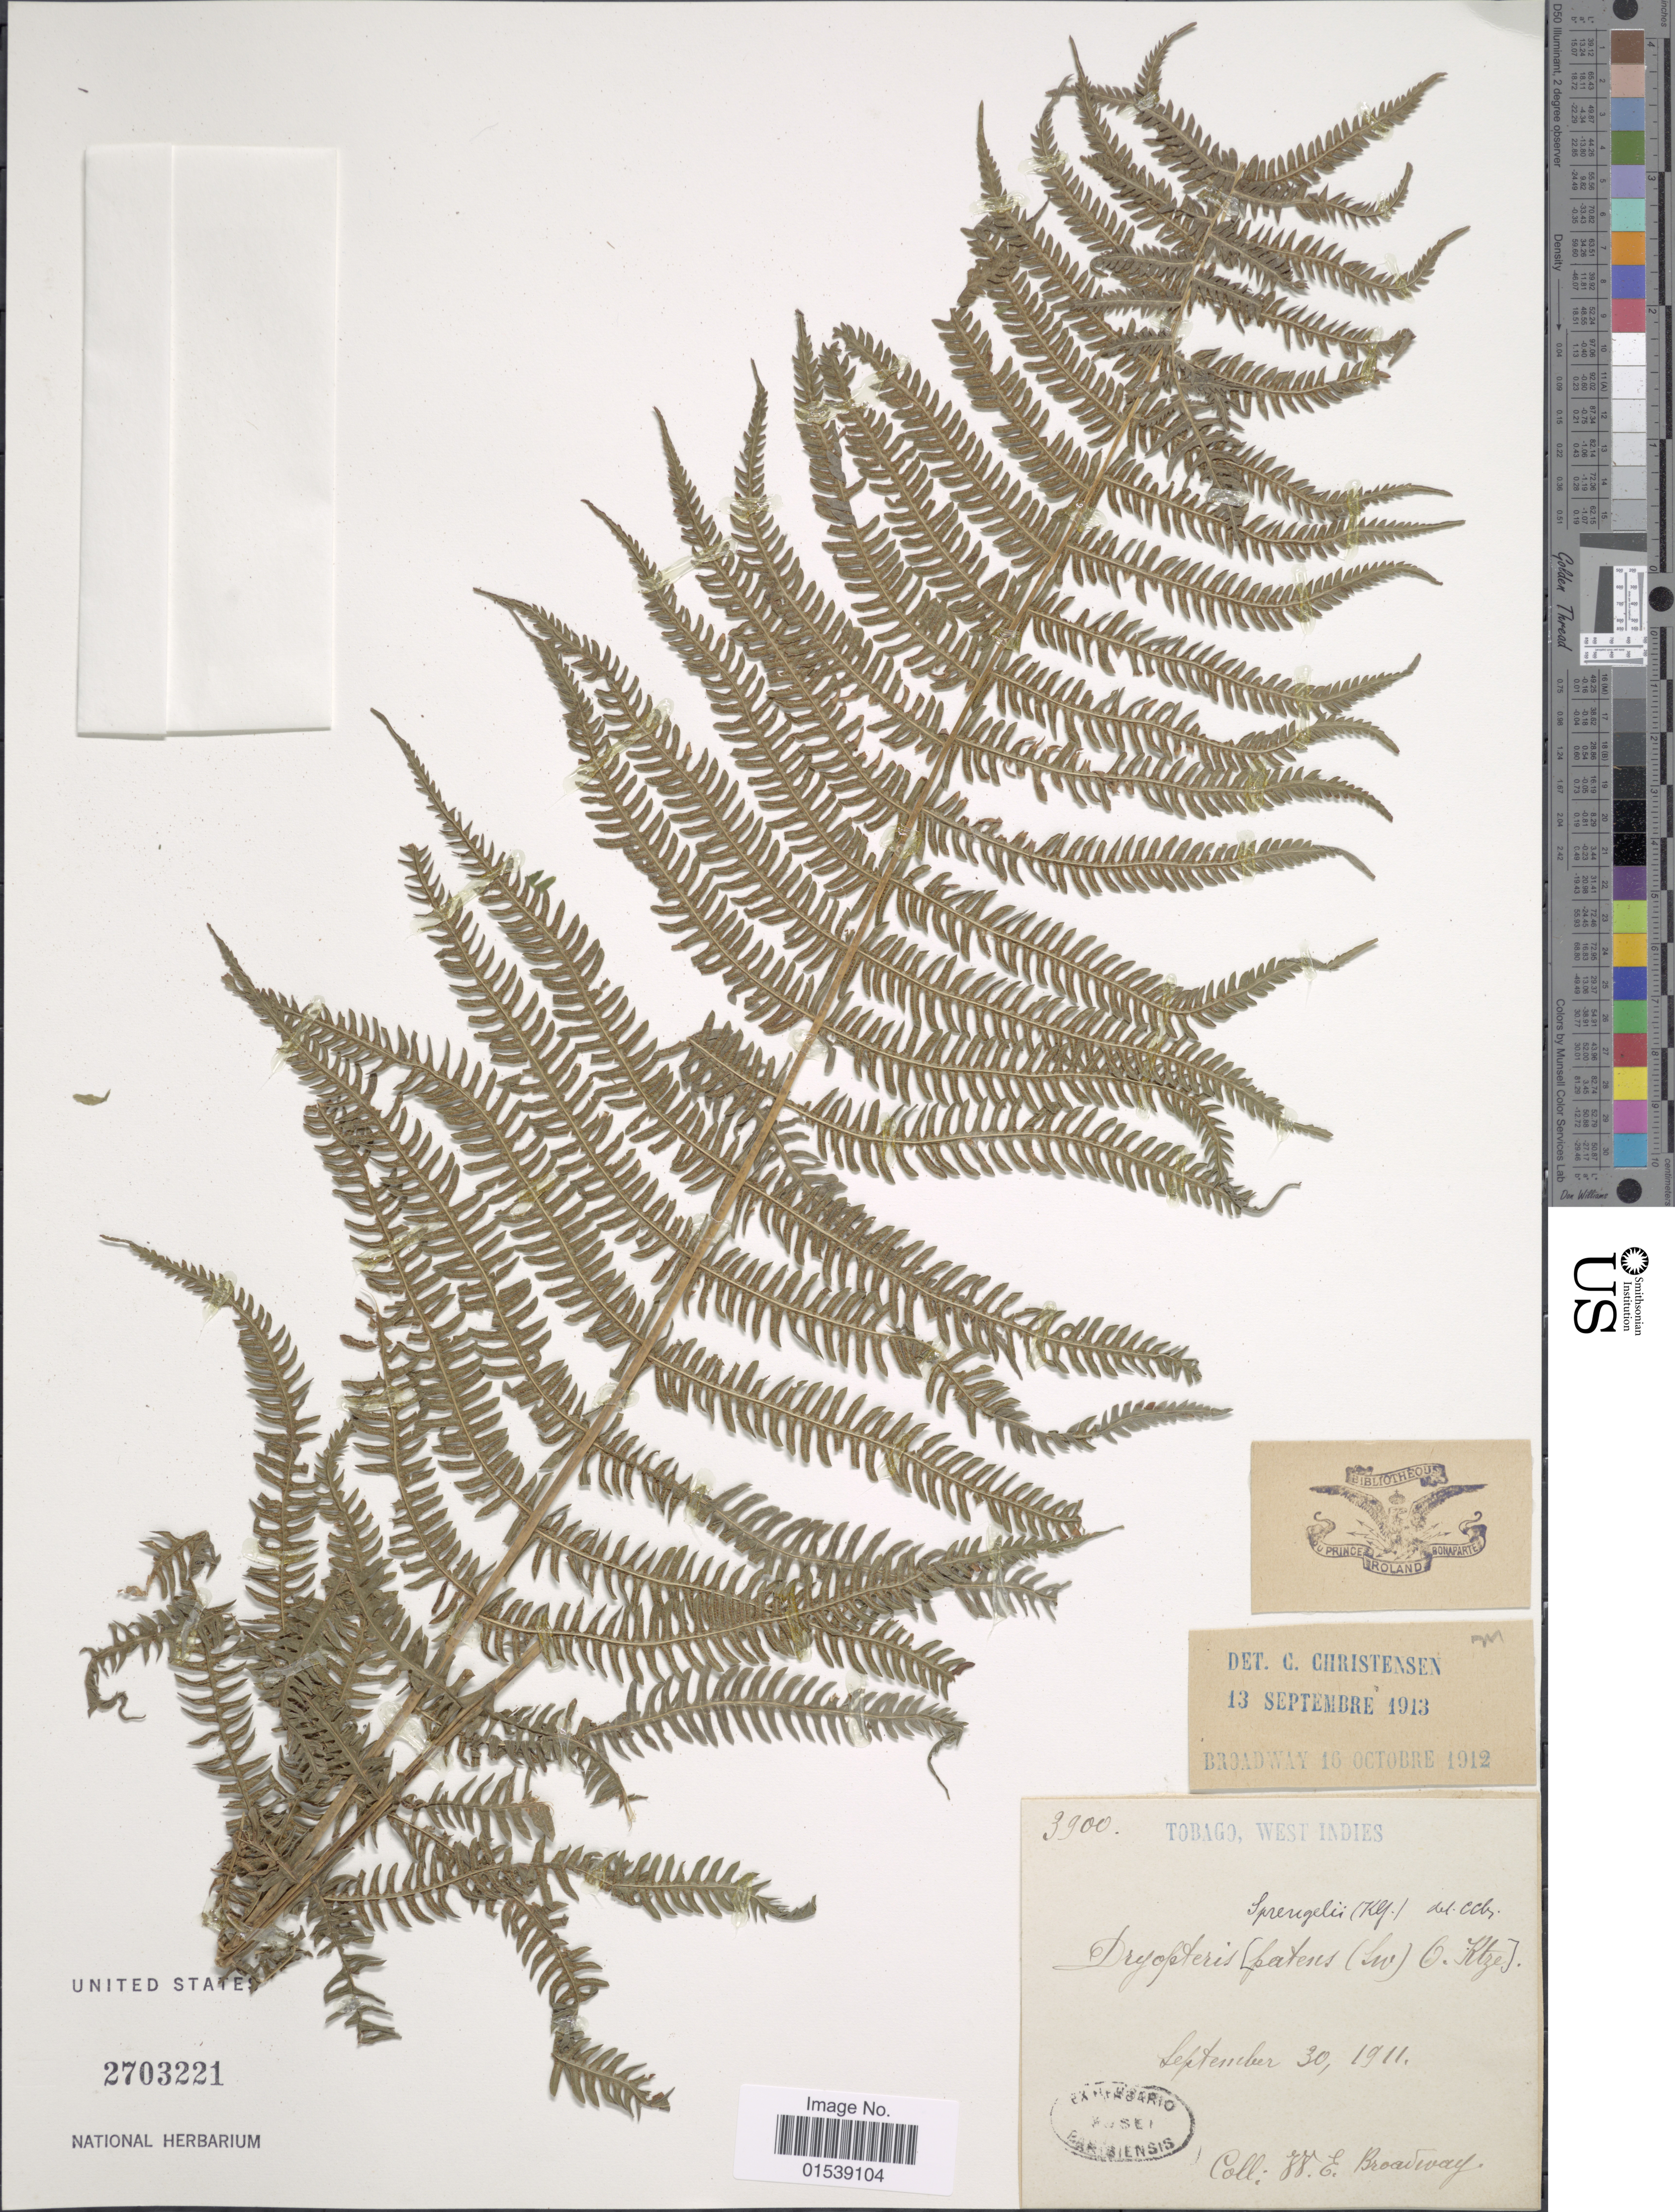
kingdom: Plantae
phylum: Tracheophyta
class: Polypodiopsida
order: Polypodiales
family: Thelypteridaceae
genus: Amauropelta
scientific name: Amauropelta balbisii (Spreng.) comb. nov., ined. 2015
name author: (Spreng.)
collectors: W. E. Broadway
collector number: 3900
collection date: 1911-09-30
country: Trinidad and Tobago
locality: Tobago, West Indies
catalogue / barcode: US 2703221